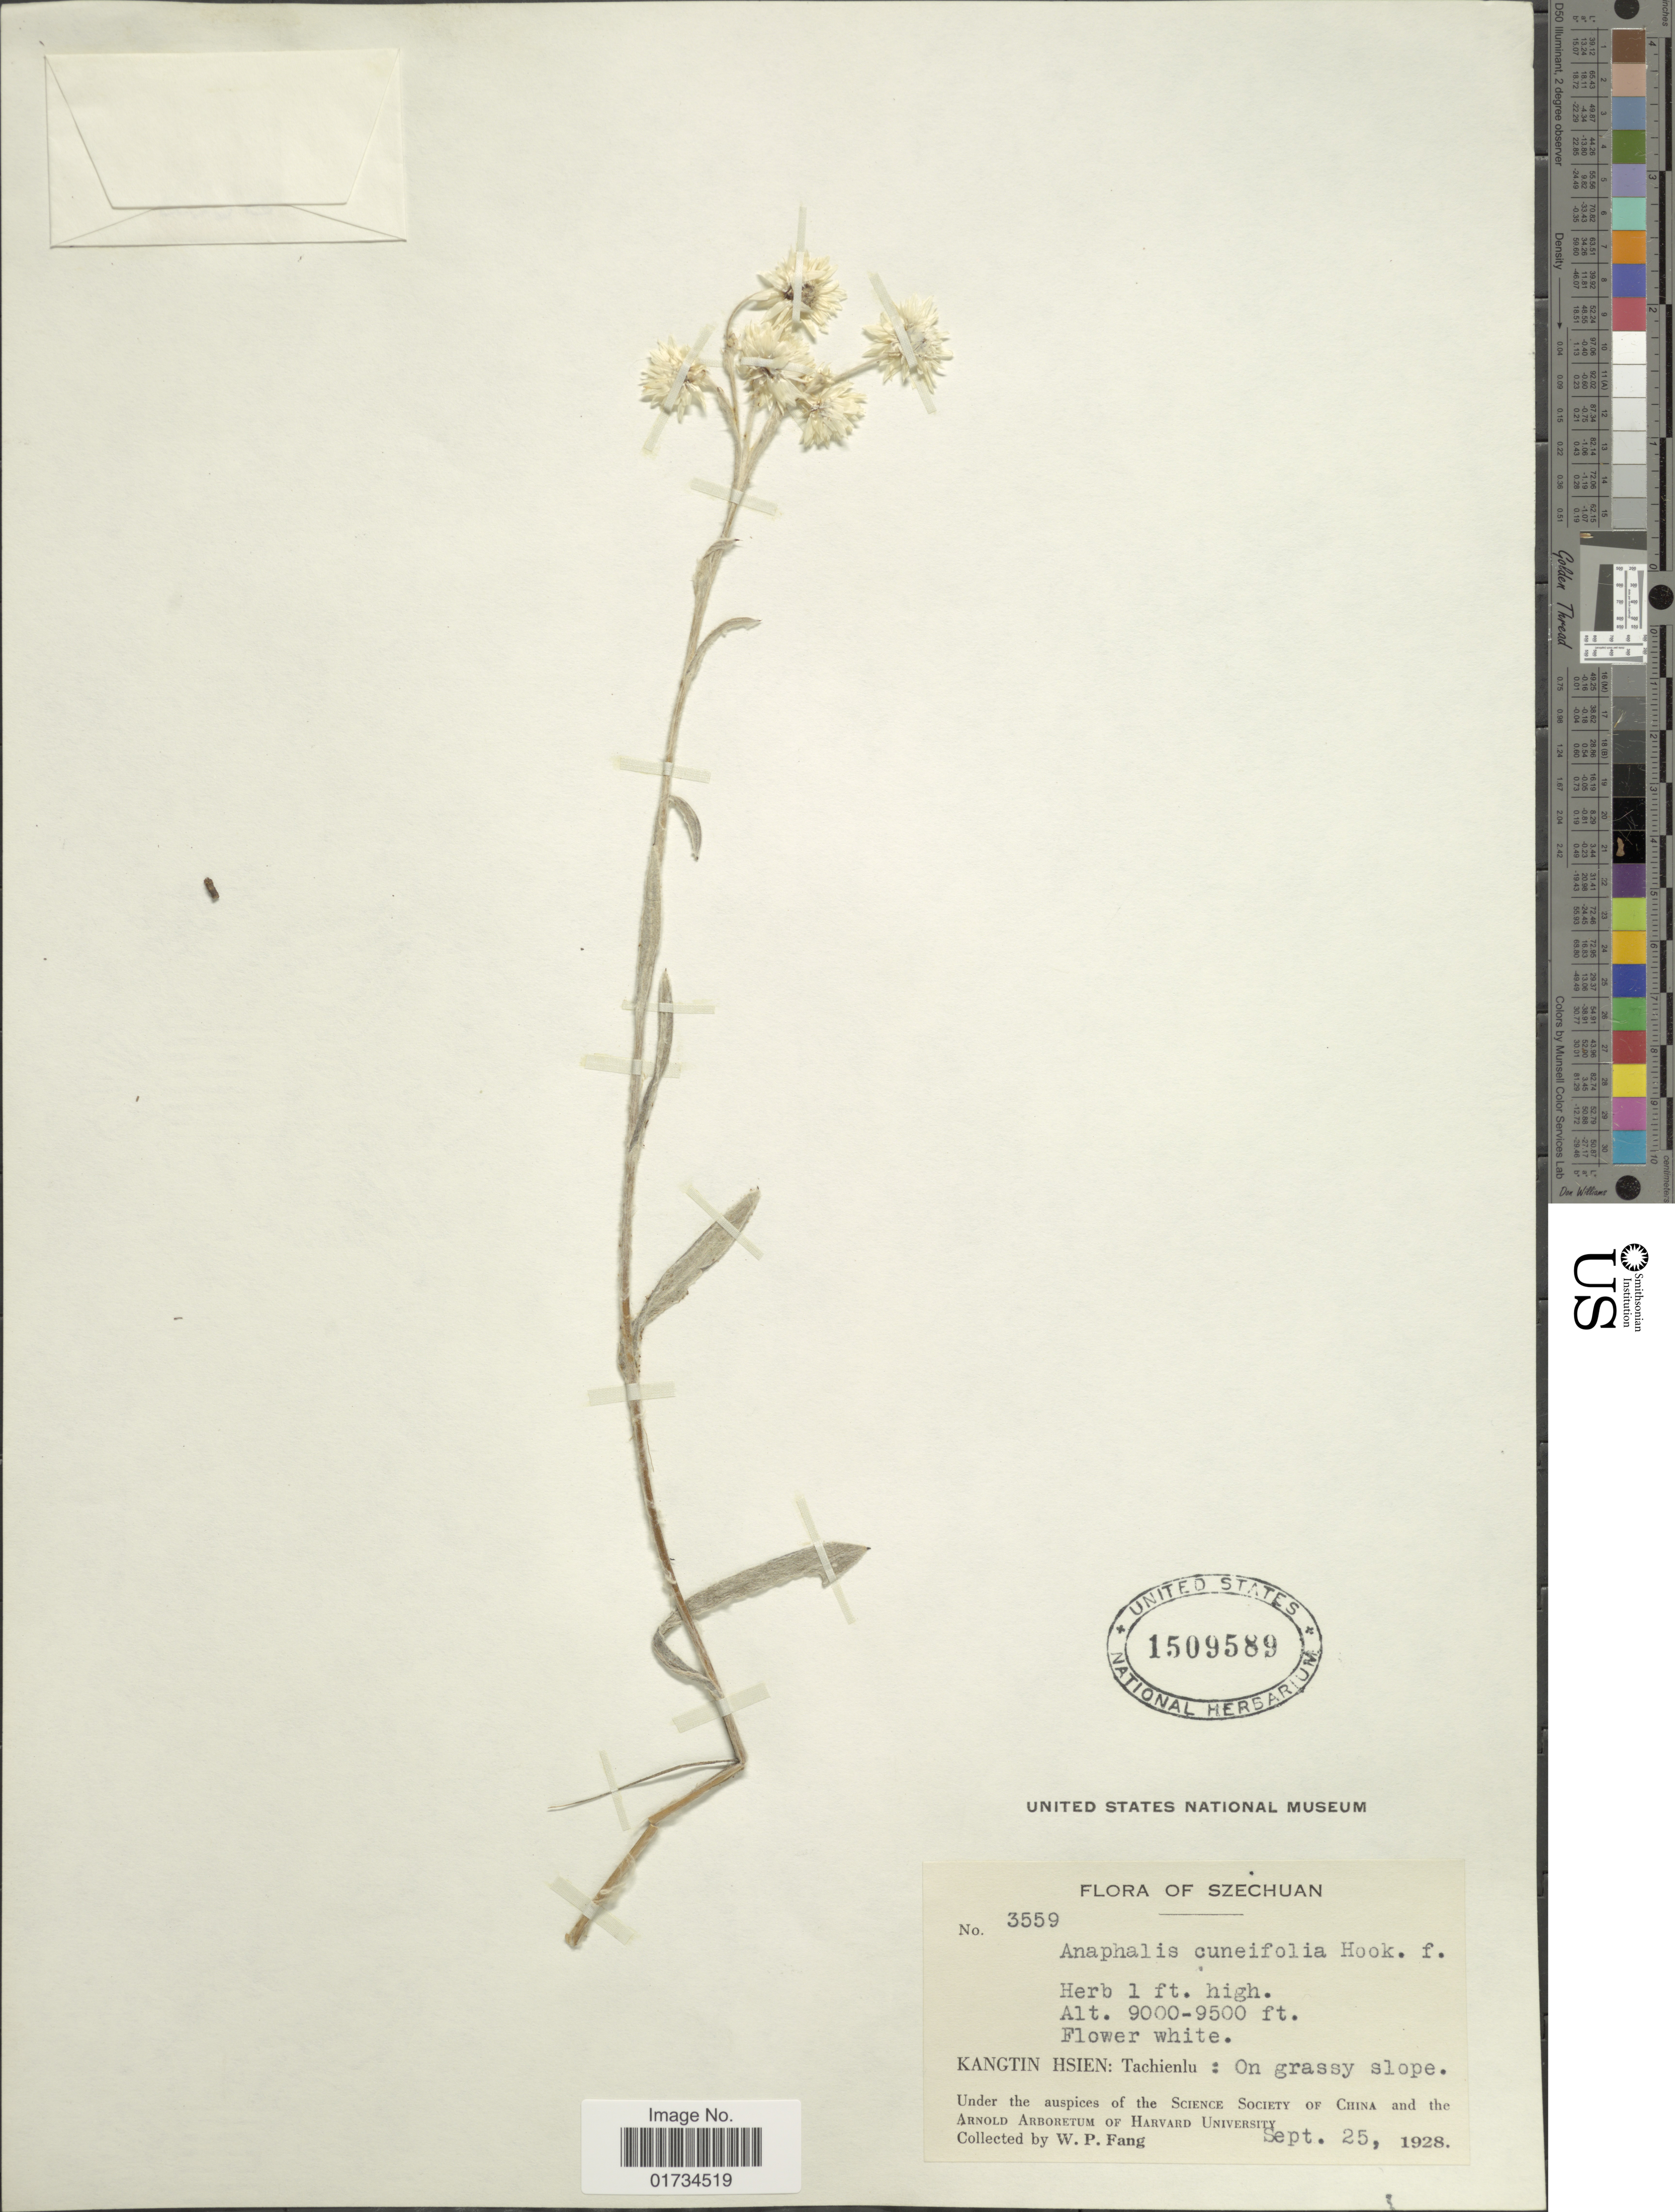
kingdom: Plantae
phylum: Tracheophyta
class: Magnoliopsida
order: Asterales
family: Asteraceae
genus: Anaphalis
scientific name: Anaphalis cuneifolia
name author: Hook. f.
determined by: Chen, Y. S.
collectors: W. P. Fang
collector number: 3559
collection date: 1928-09-25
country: China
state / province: Sichuan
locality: Szechuan. Kangtin Hsien: Tachienlu: on grassy slope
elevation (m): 2743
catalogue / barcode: US 1509589